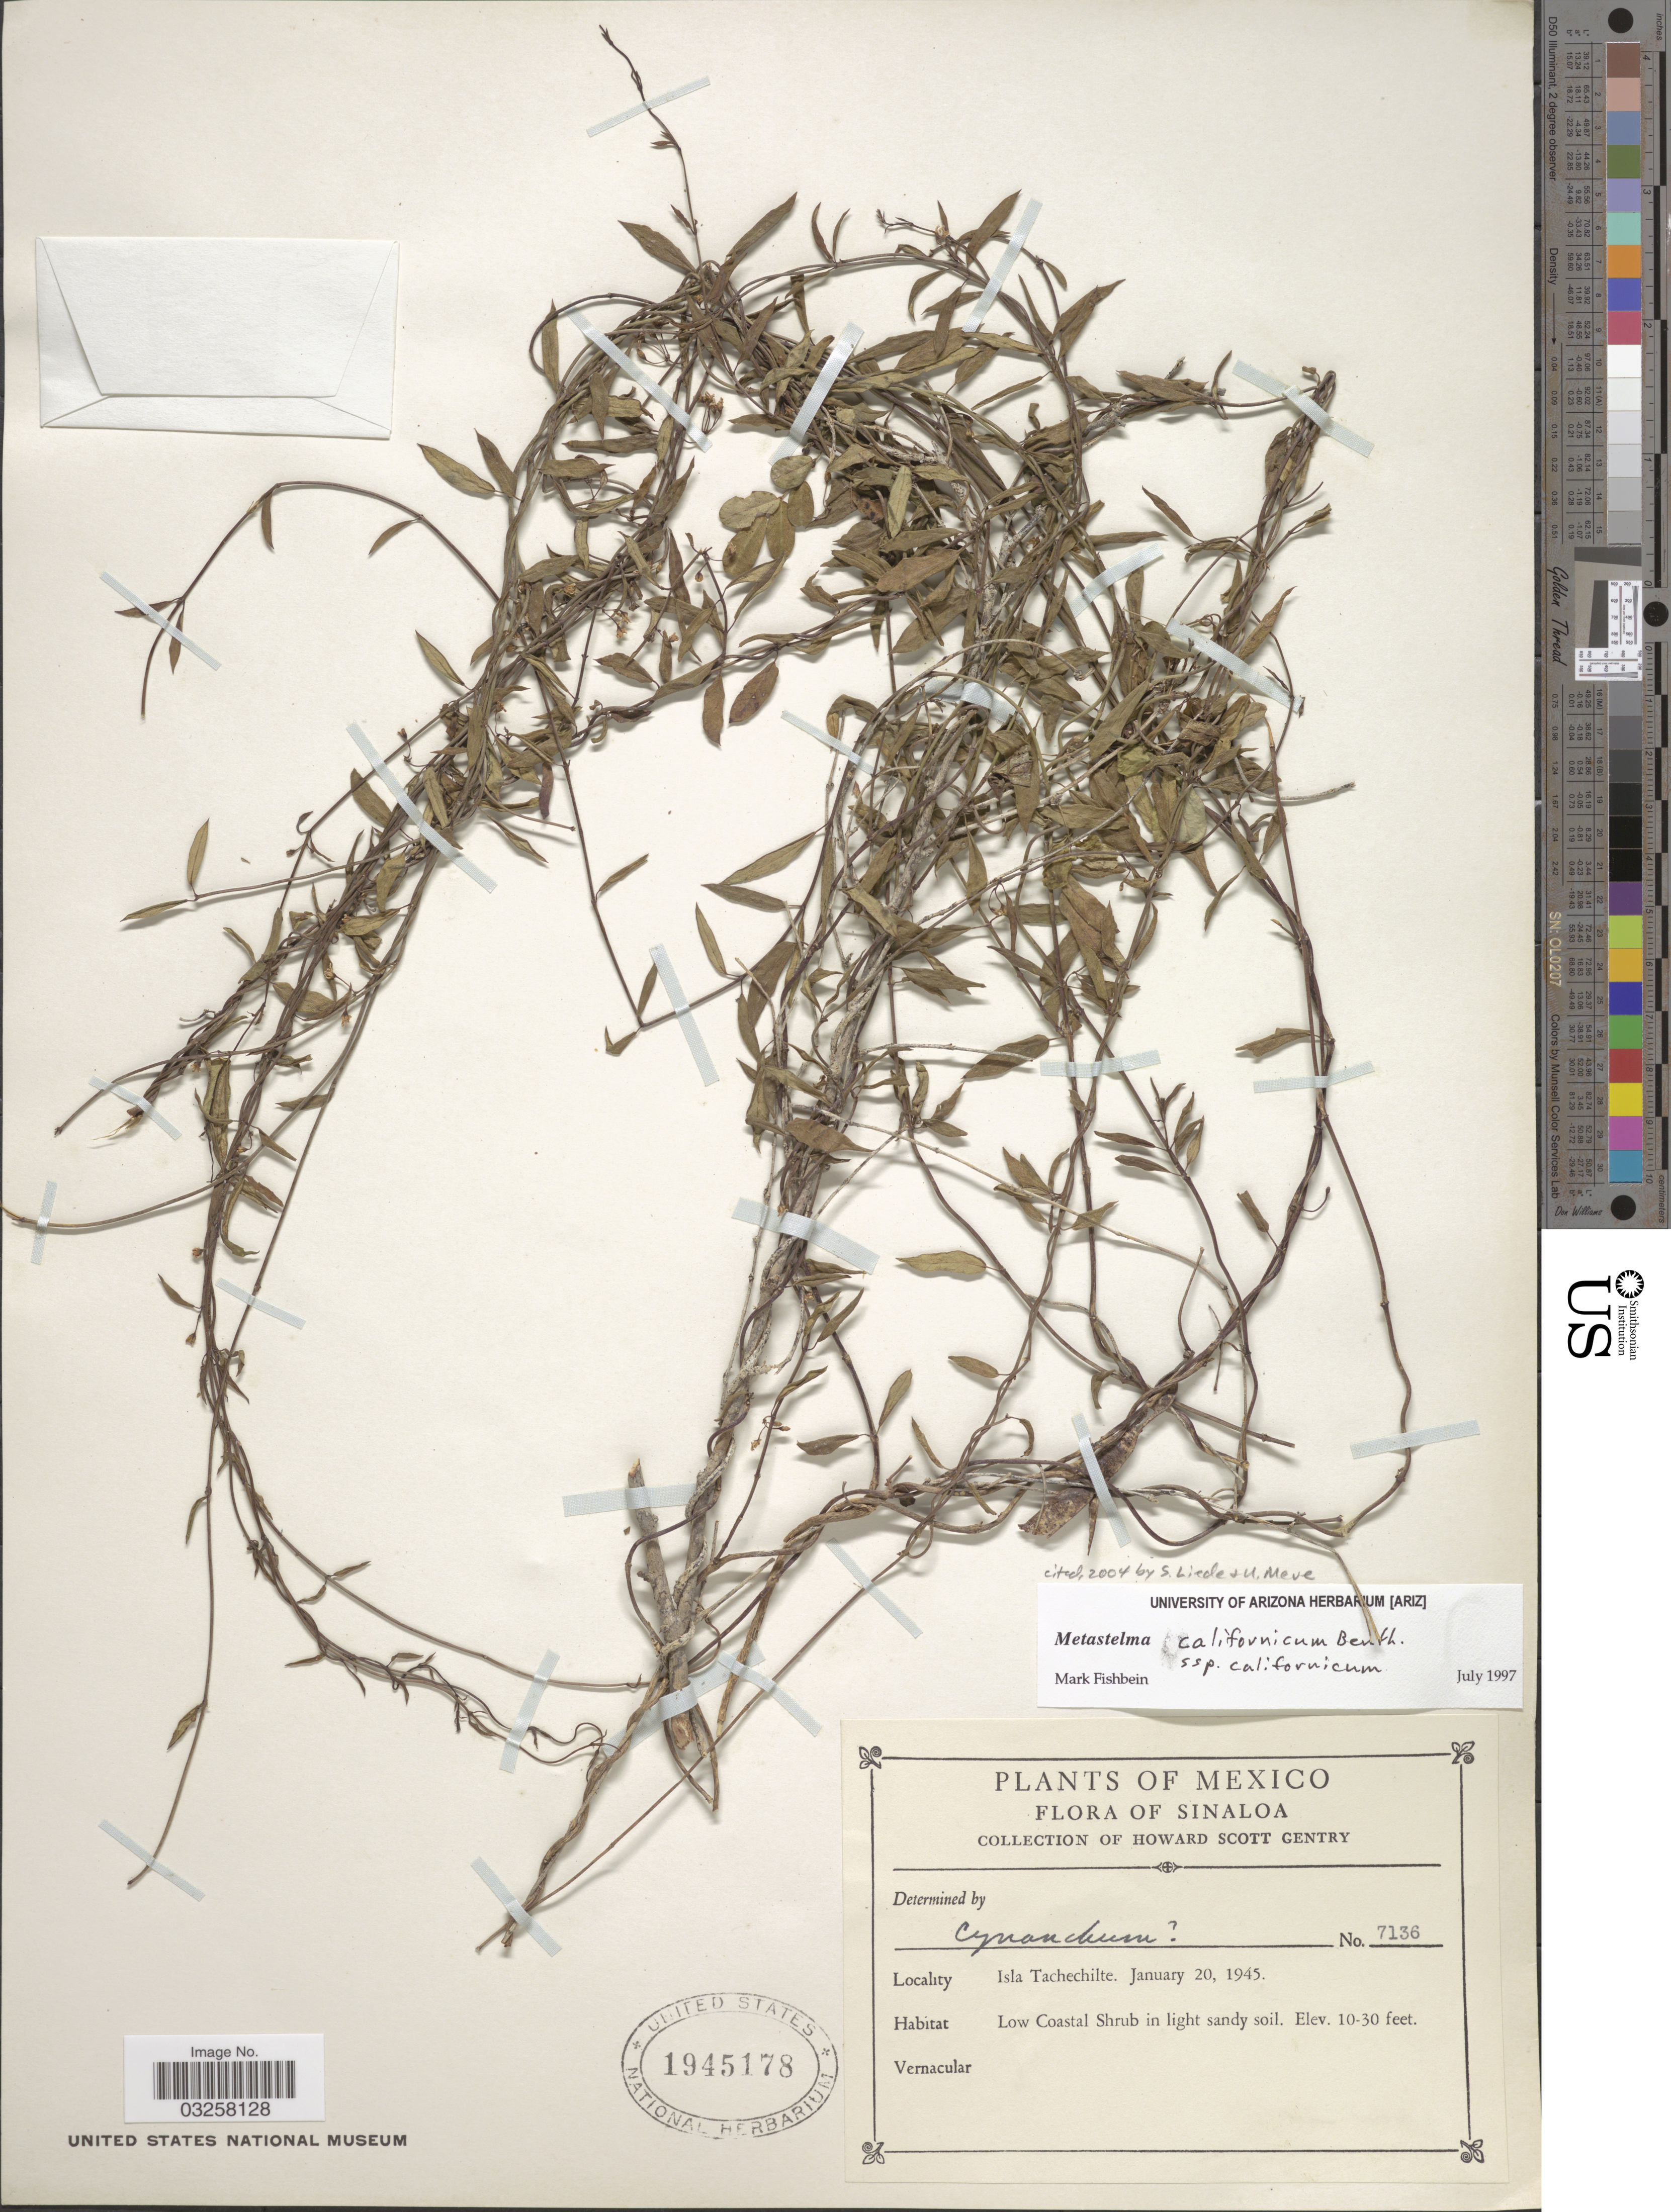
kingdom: Plantae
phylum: Tracheophyta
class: Magnoliopsida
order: Gentianales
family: Apocynaceae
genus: Metastelma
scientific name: Metastelma californicum subsp. californicum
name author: Benth.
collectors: H. S. Gentry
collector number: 7136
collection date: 1945-01-20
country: Mexico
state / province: Sinaloa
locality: Isla Tachechilte.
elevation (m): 3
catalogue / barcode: US 1945178